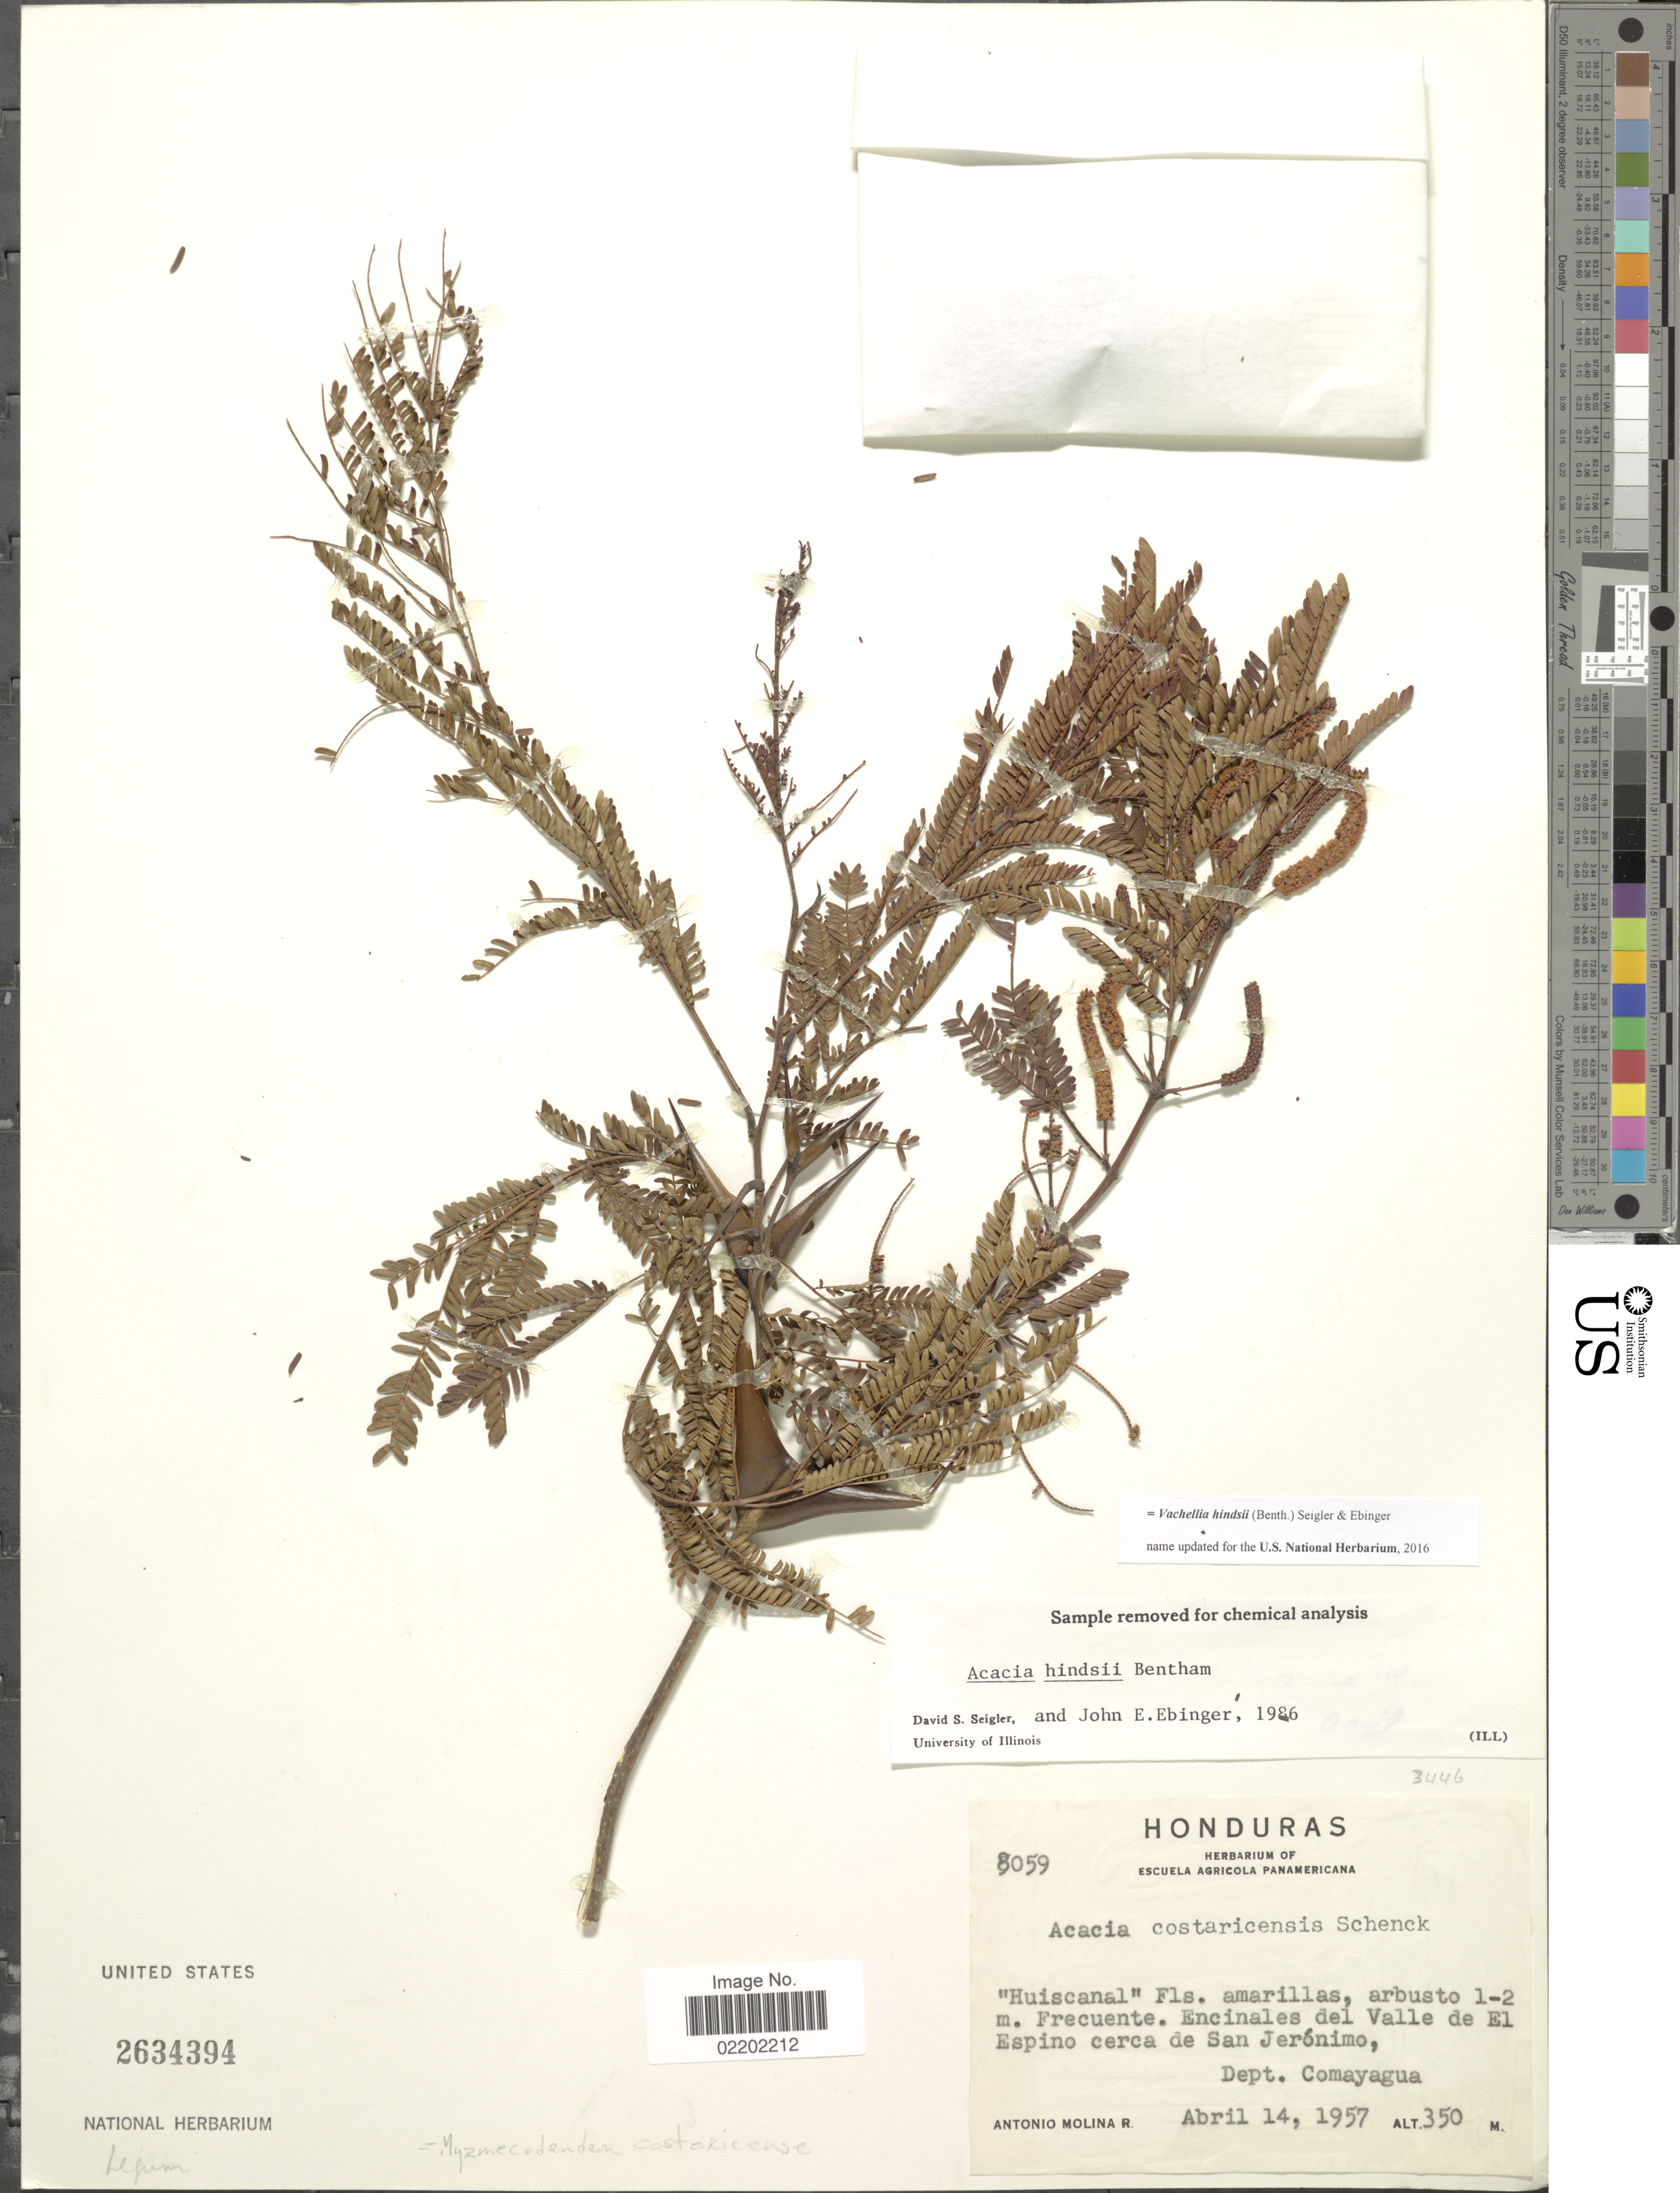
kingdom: Plantae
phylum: Tracheophyta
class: Magnoliopsida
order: Fabales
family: Fabaceae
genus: Vachellia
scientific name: Vachellia hindsii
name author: (Benth.) Seigler & Ebinger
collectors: A. Molina R.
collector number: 8059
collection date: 1957-04-14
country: Honduras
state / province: Comayagua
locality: Encinales del Valle de El Espino cerca de San Jerónimo, Dept Comayagua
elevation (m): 350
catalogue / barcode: US 2634394